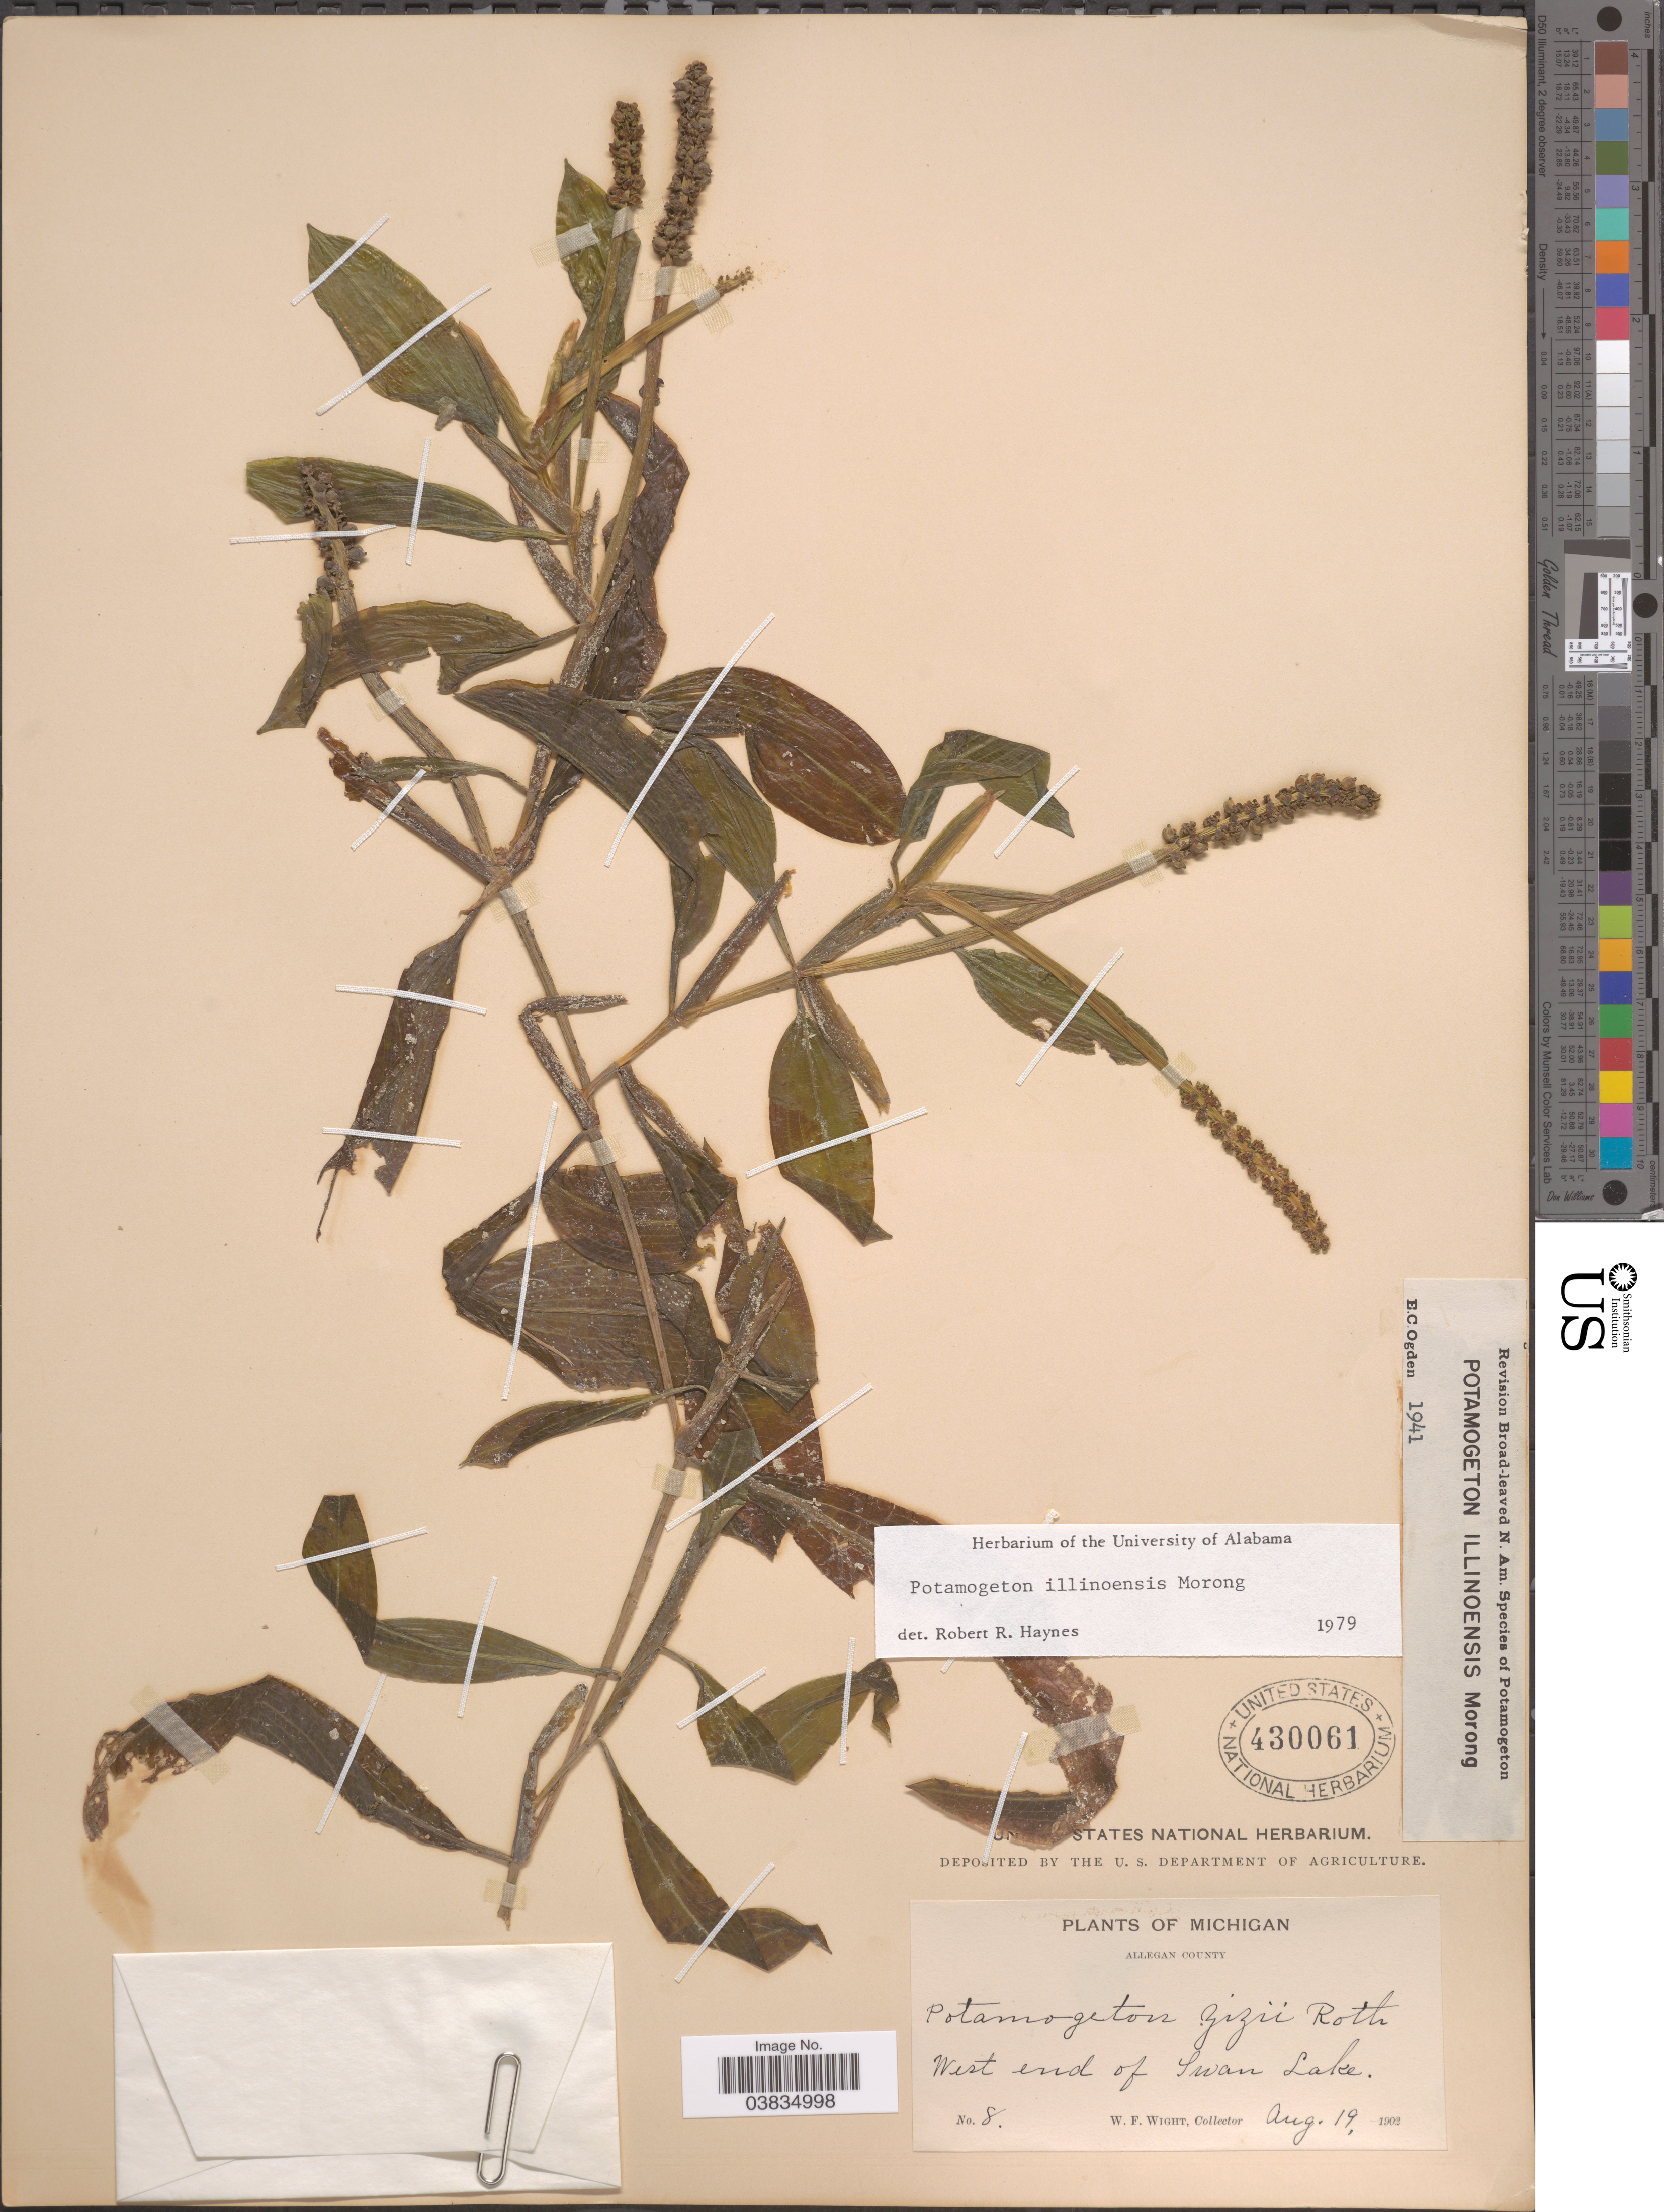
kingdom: Plantae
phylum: Tracheophyta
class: Liliopsida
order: Alismatales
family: Potamogetonaceae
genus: Potamogeton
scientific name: Potamogeton illinoensis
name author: Morong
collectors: W. Wight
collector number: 8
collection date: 1902-08-19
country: United States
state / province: Michigan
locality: West end of Swan Lake.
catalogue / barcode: US 430061